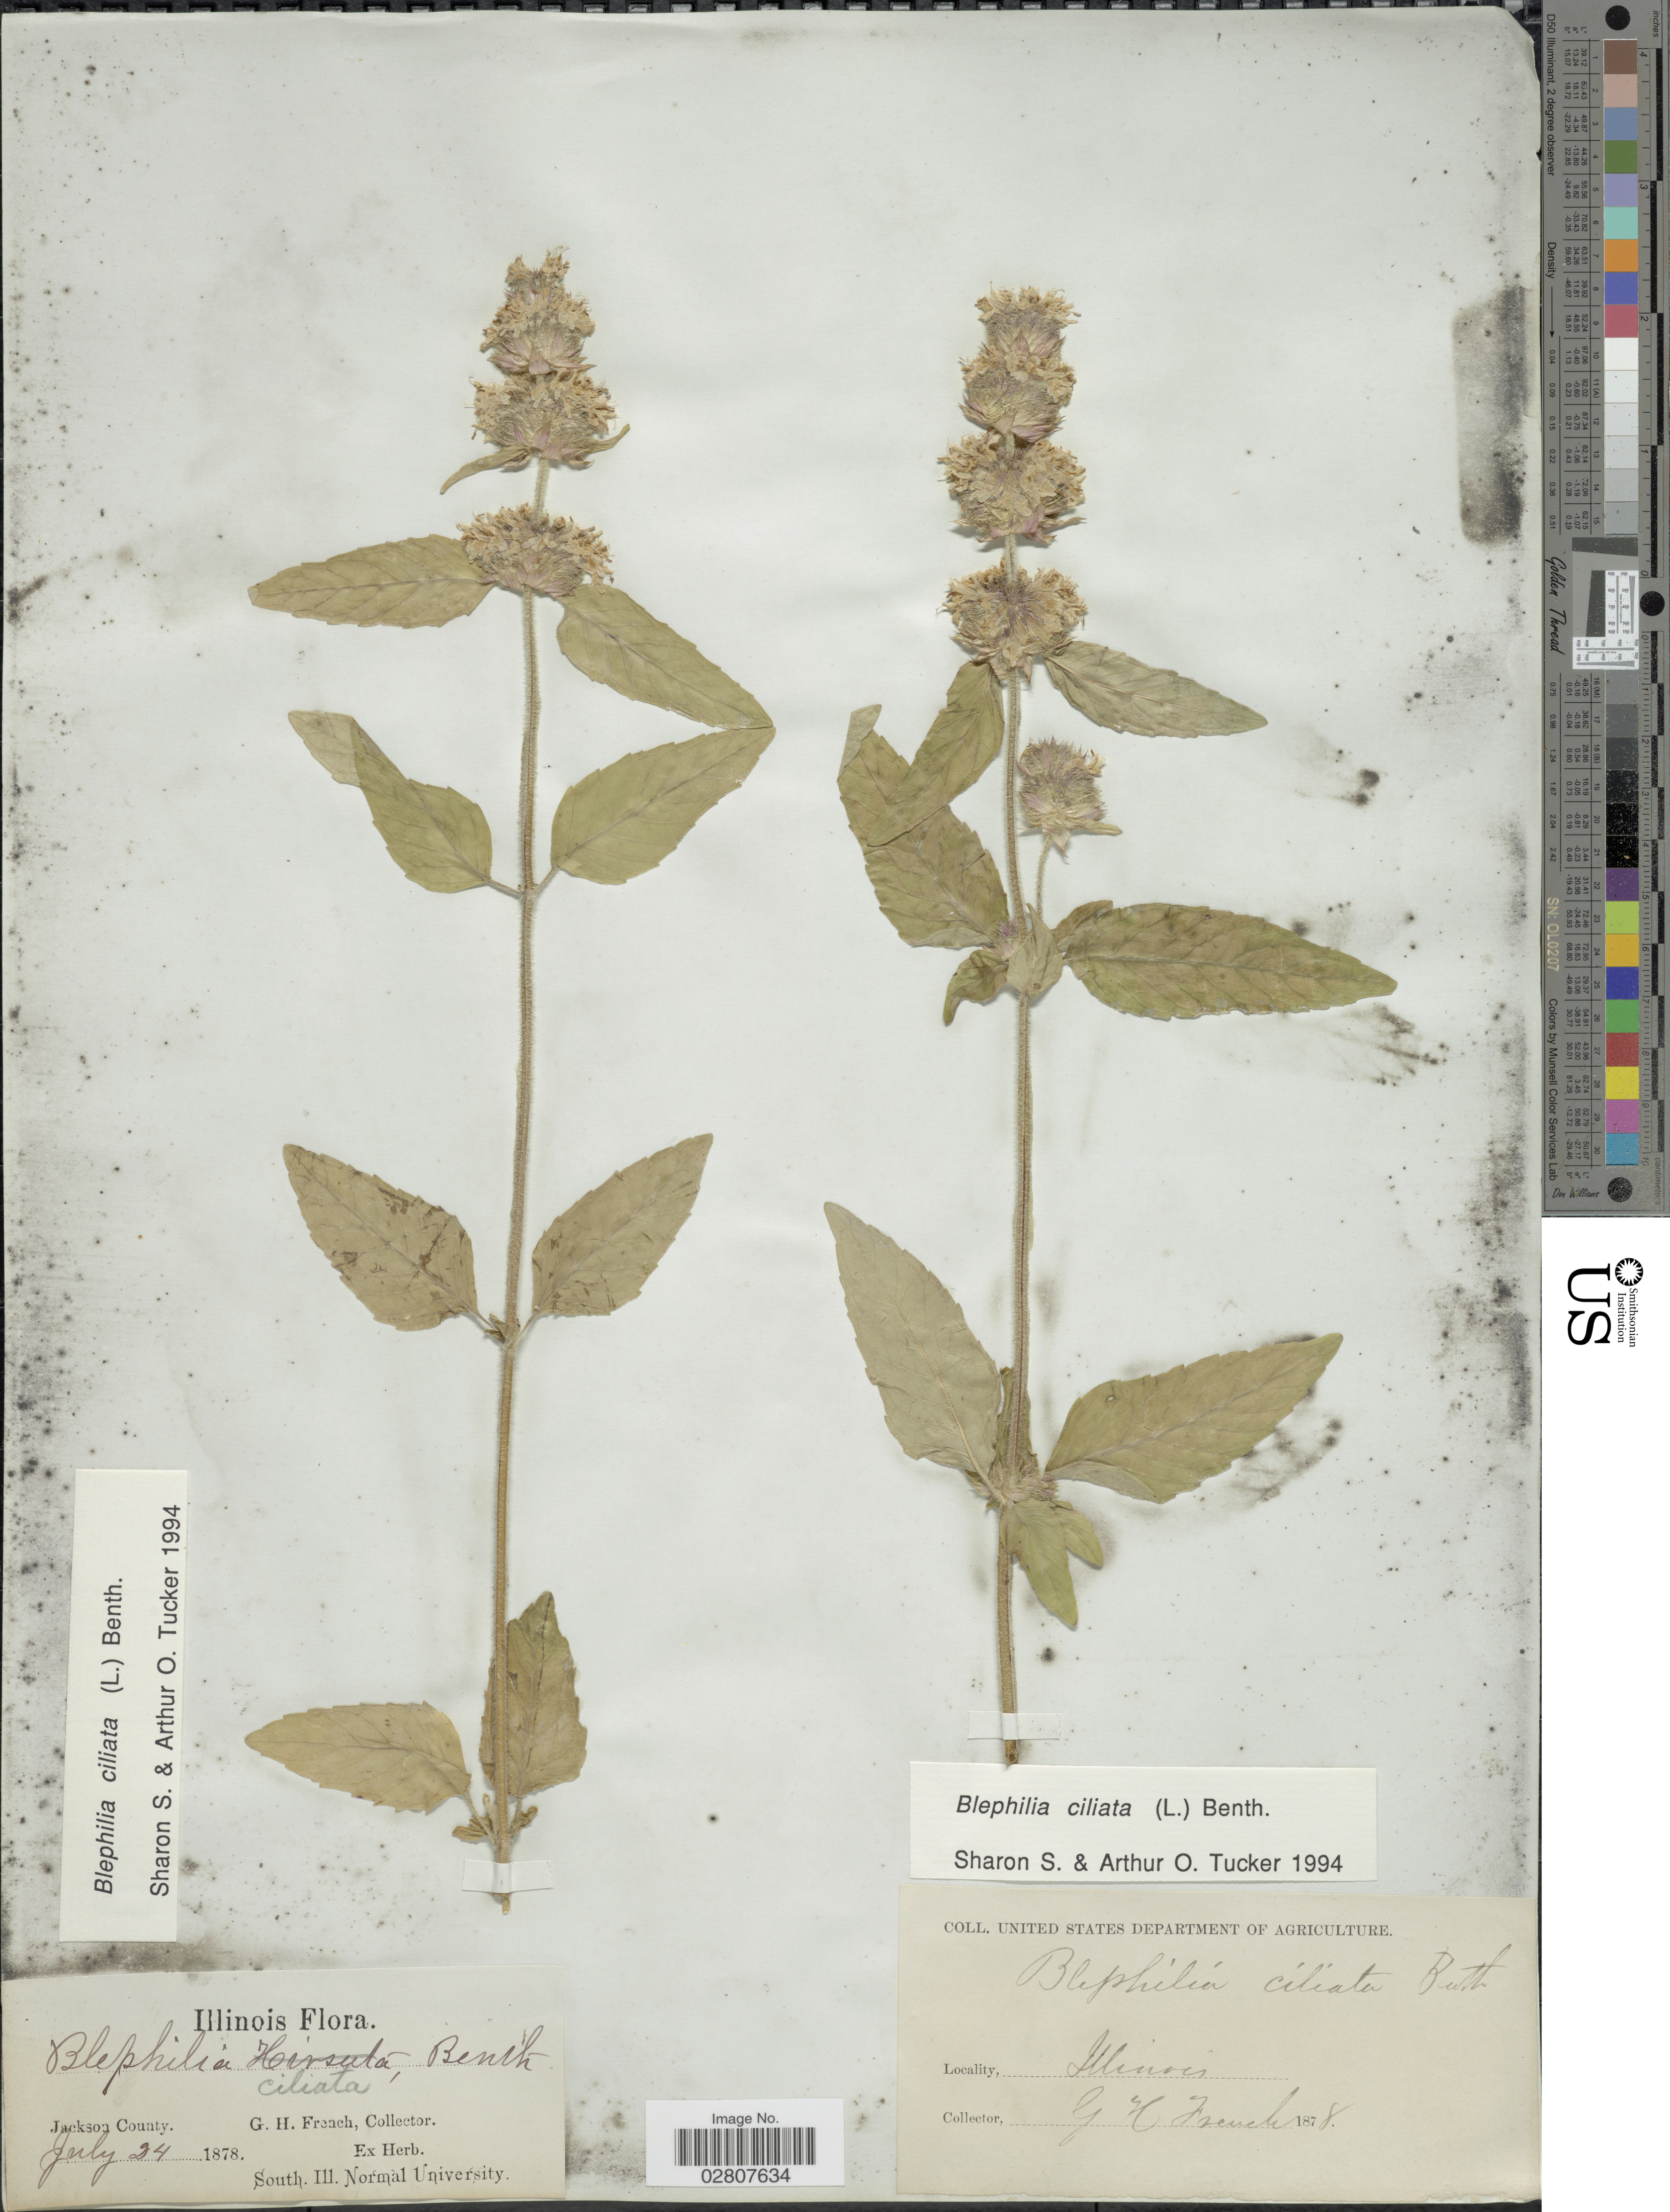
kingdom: Plantae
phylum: Tracheophyta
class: Magnoliopsida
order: Lamiales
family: Lamiaceae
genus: Blephilia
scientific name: Blephilia ciliata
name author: (L.) Raf. ex Benth.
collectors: G. H. French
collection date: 1878-07-24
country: United States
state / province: Illinois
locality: Jackson County.